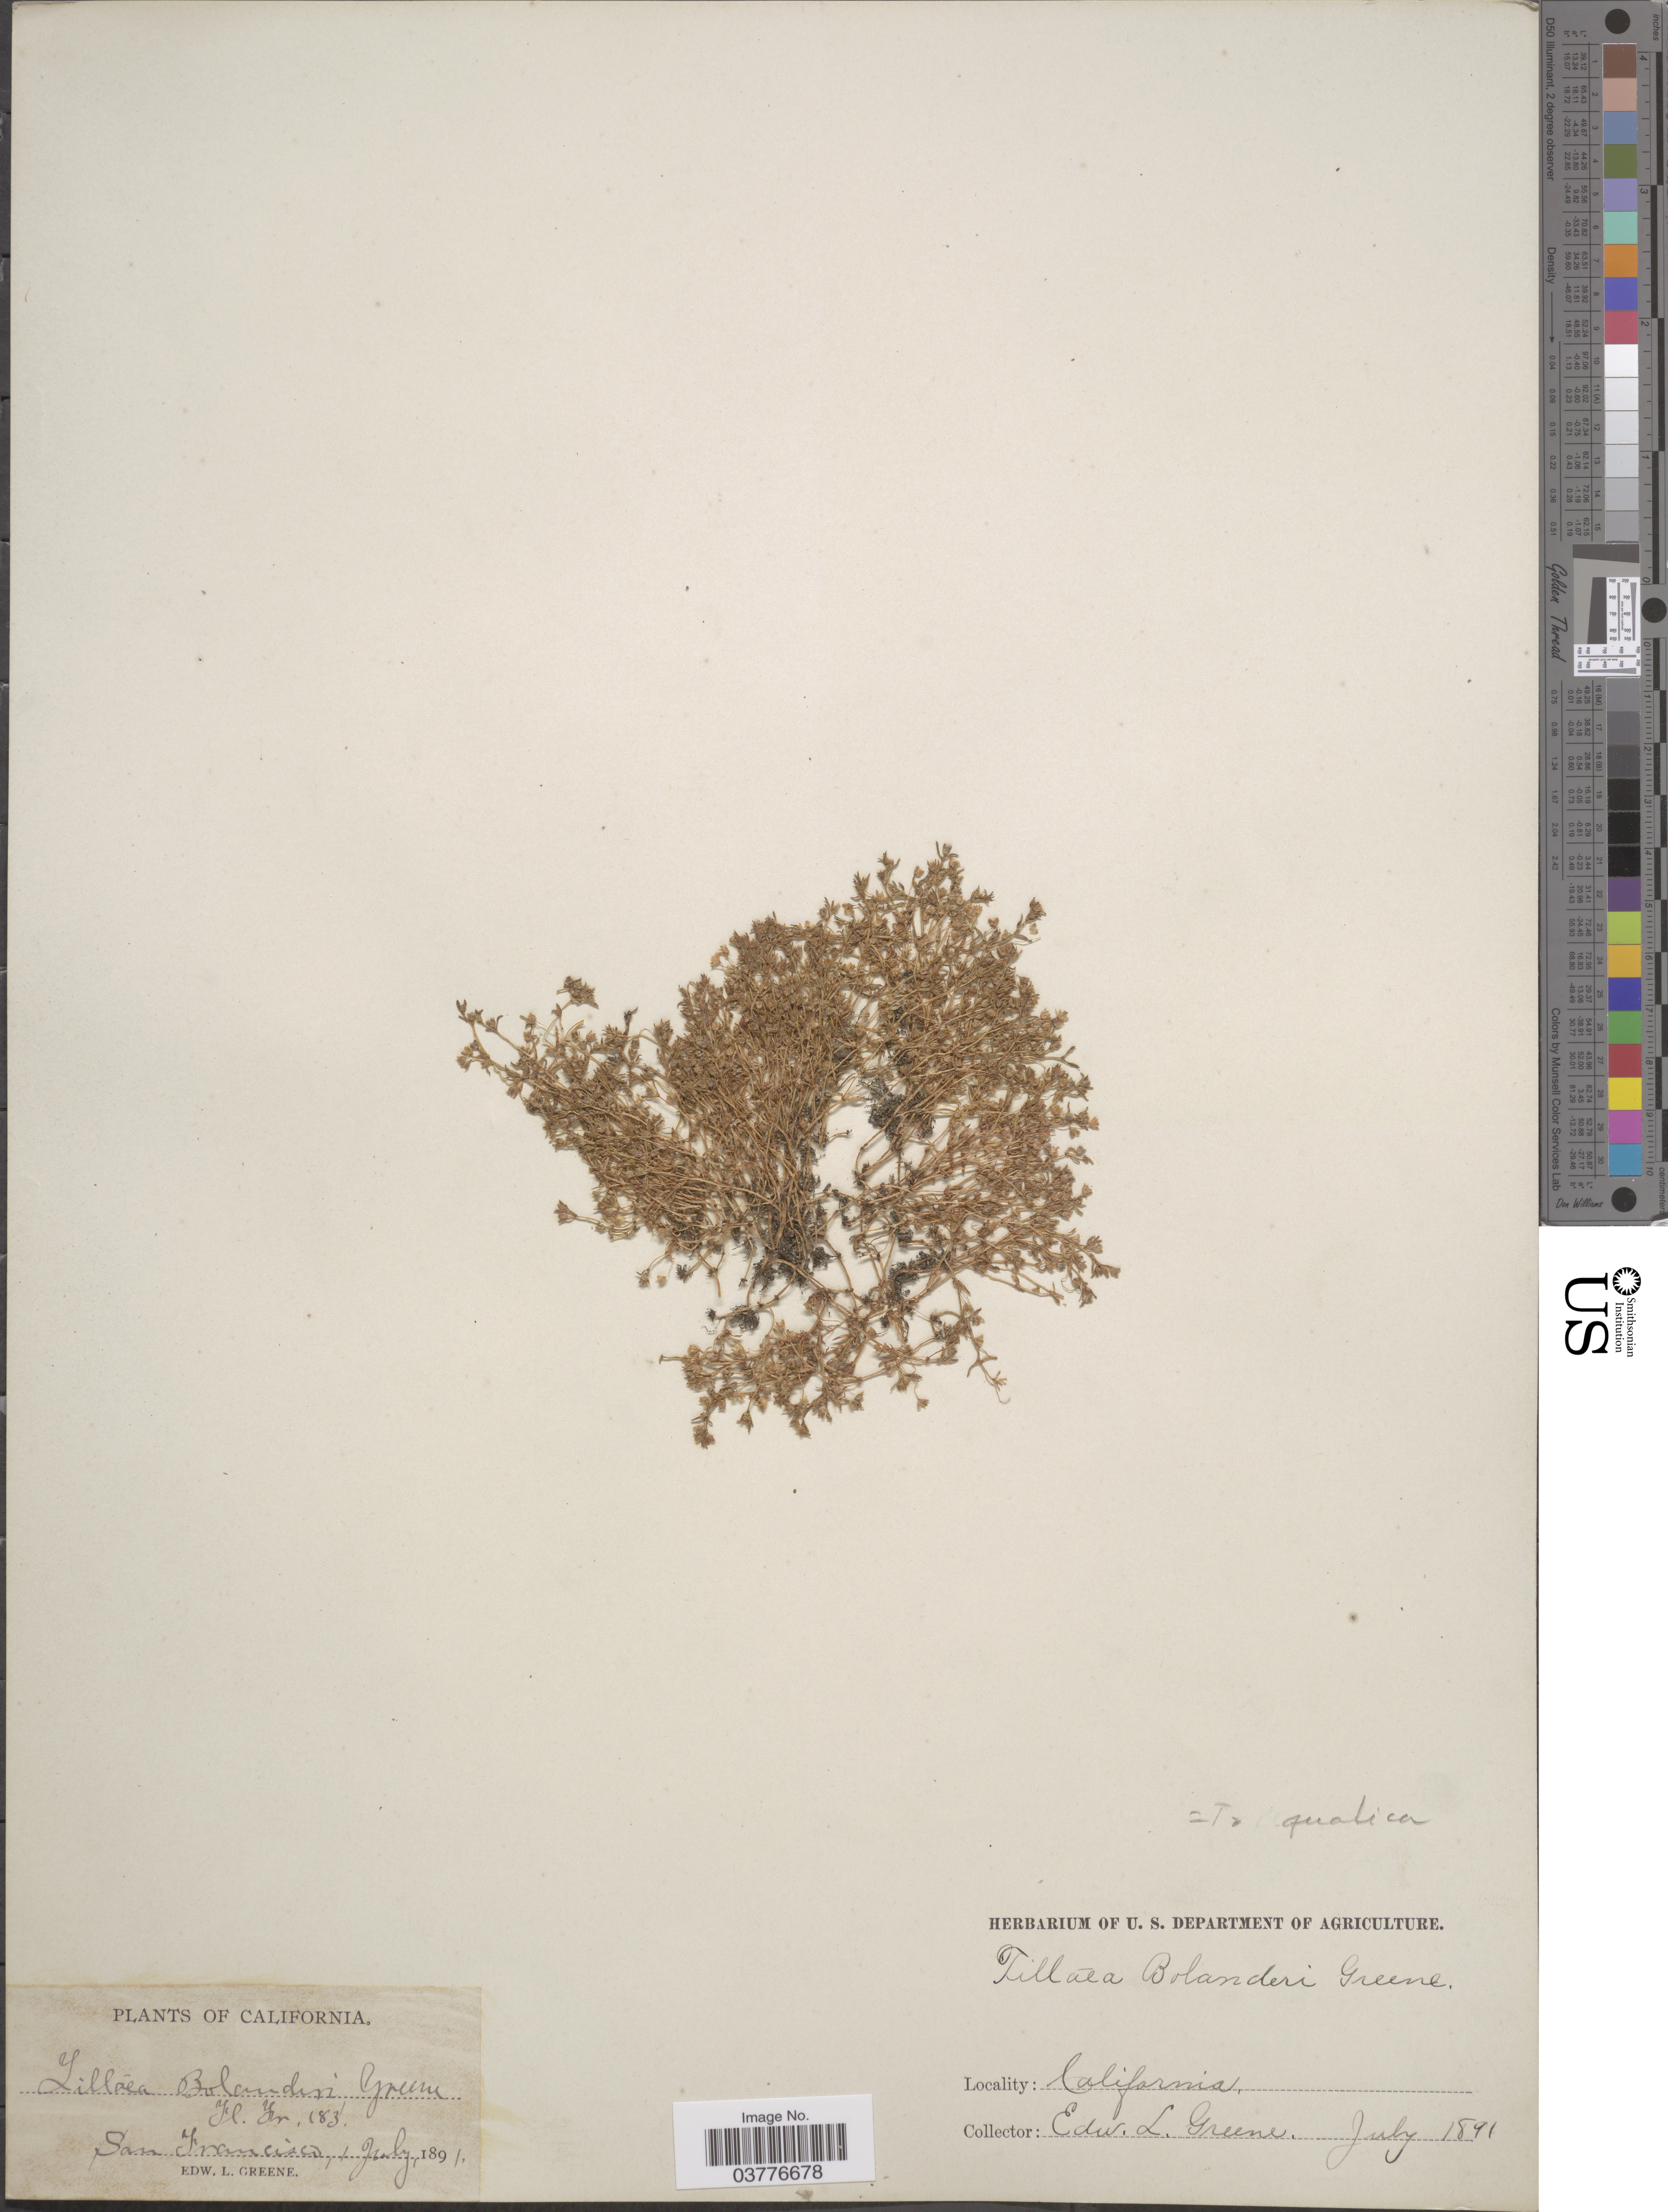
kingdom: Plantae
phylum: Tracheophyta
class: Magnoliopsida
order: Saxifragales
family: Crassulaceae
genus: Crassula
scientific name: Crassula aquatica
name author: (L.) Schönland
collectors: E. L. Greene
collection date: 1891-07-01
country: United States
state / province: California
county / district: San Francisco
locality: San Francisco.